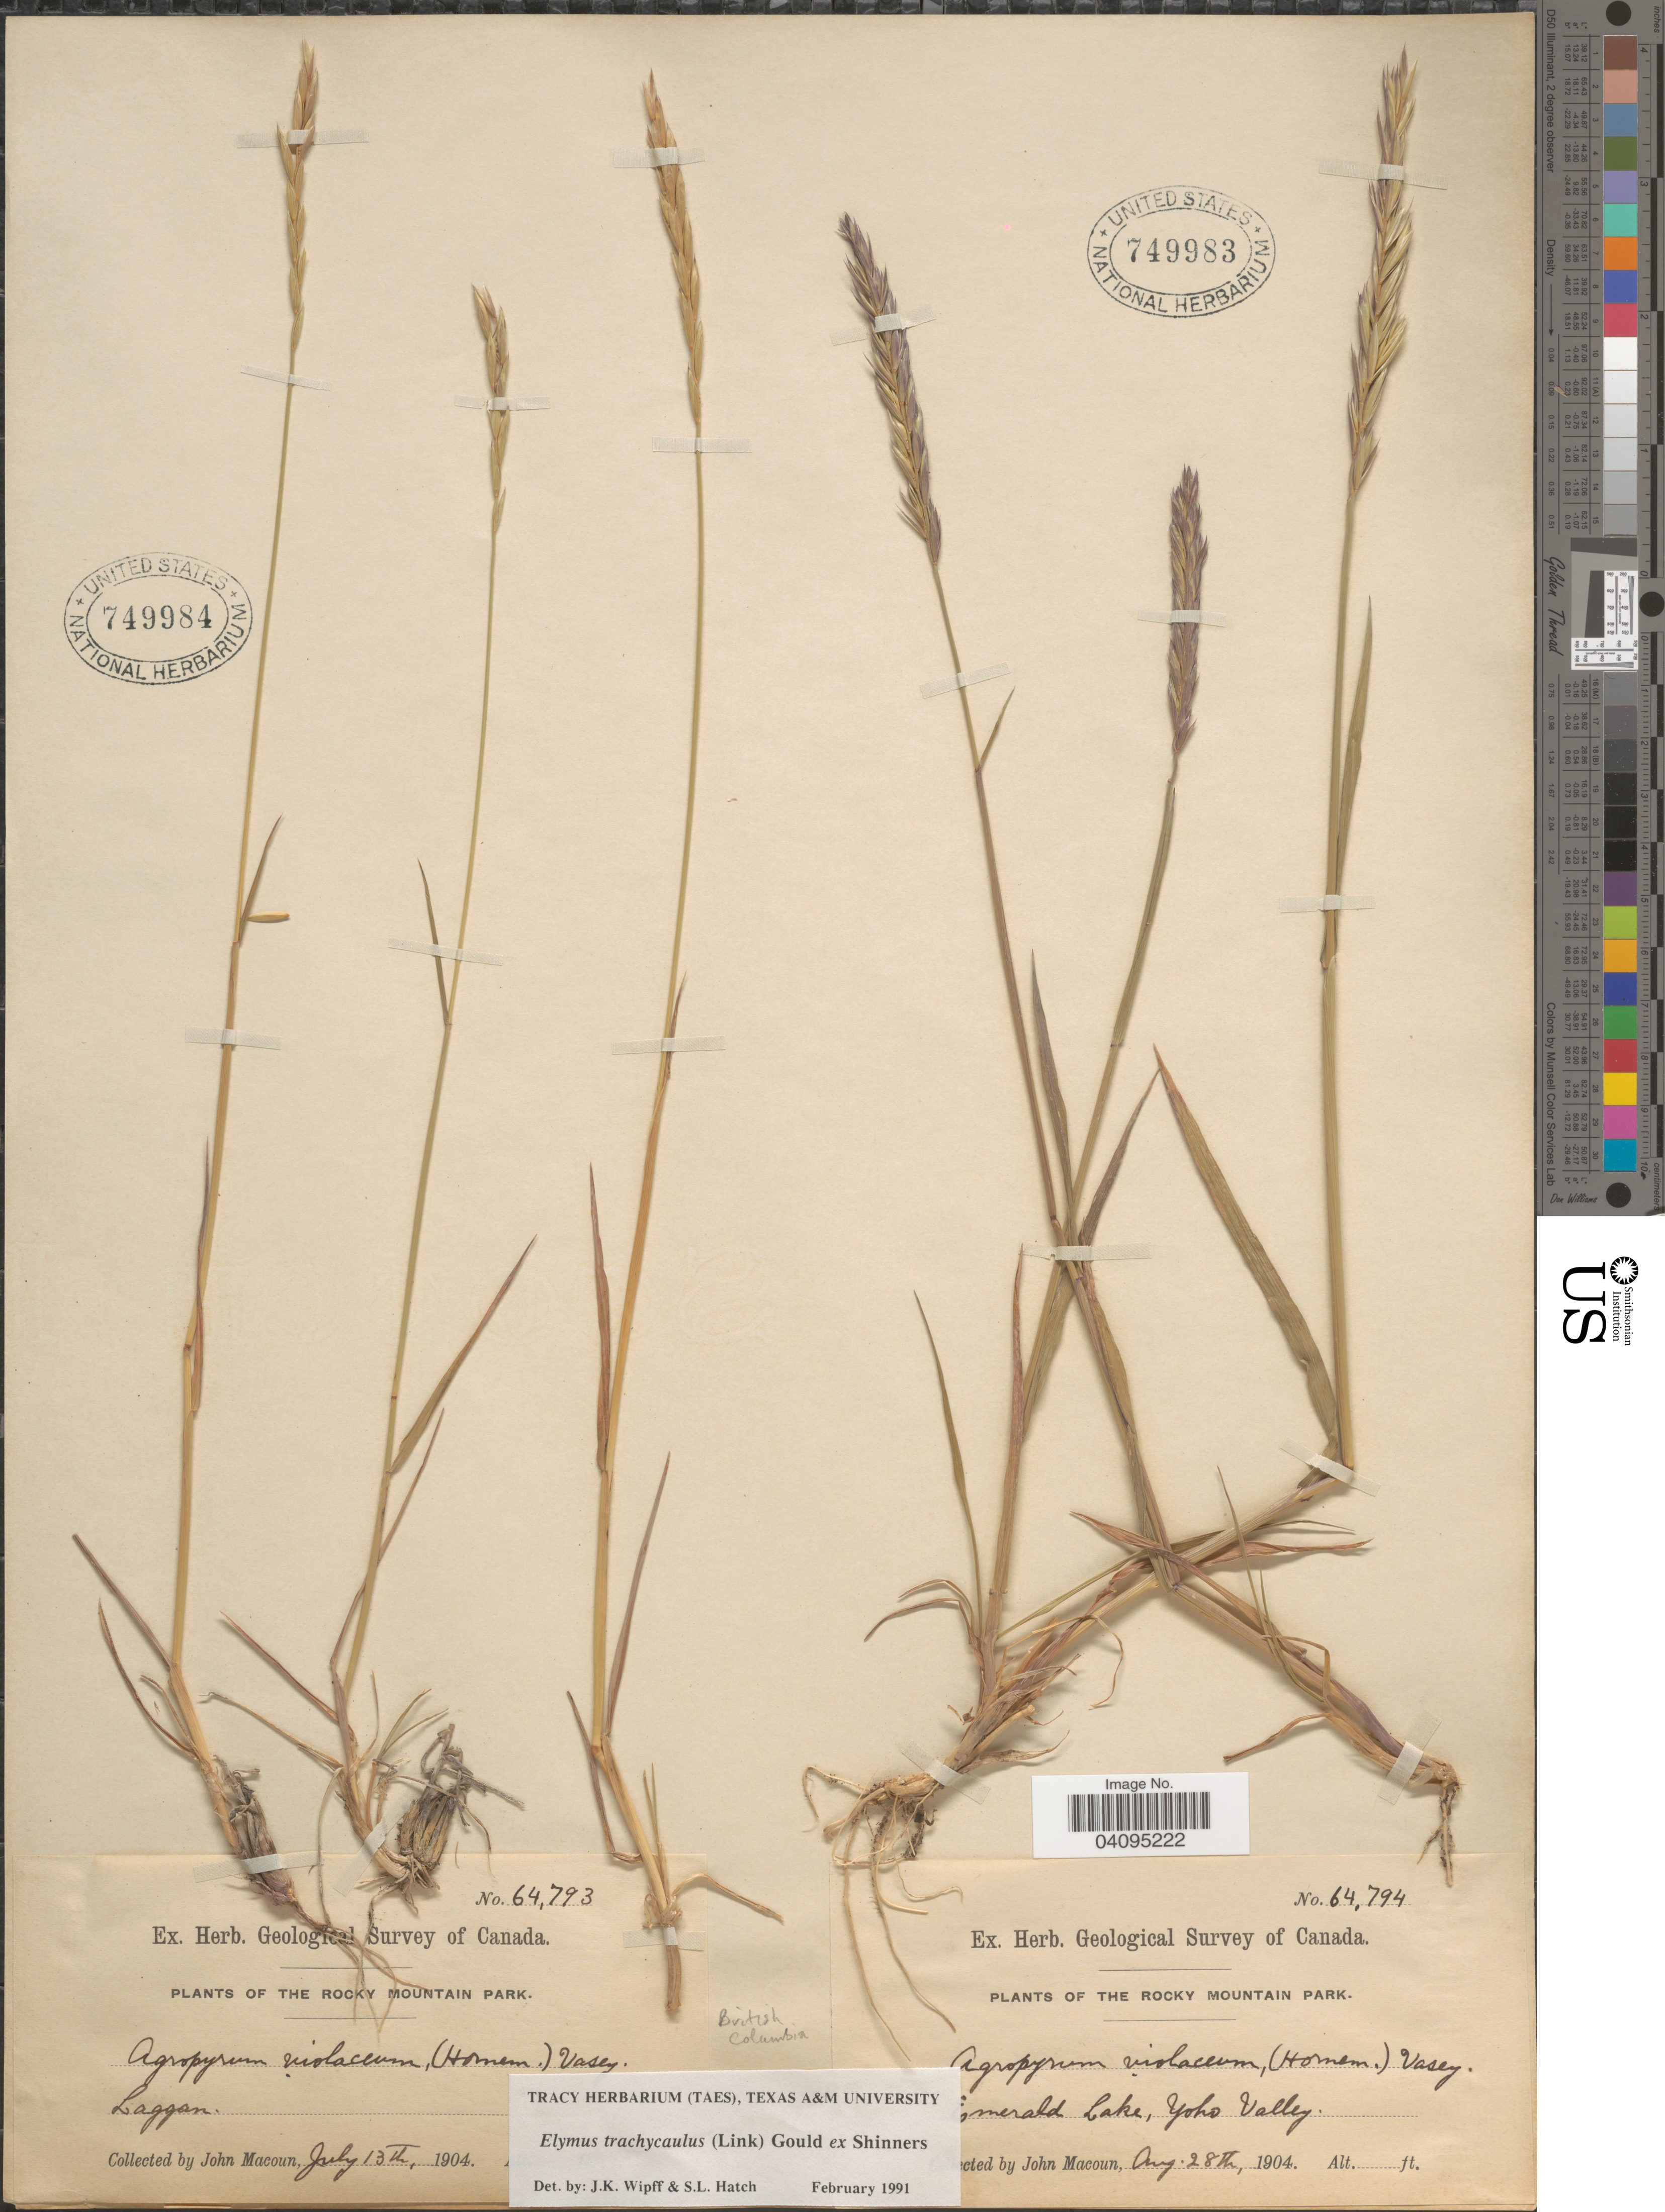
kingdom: Plantae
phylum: Tracheophyta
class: Liliopsida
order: Poales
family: Poaceae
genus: Elymus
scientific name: Elymus trachycaulus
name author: (Link) Gould ex Shinners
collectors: J. Macoun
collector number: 64793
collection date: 1904-07-13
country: Canada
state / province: British Columbia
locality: Geological Survey of Canada. The Rocky Mountain Park. Laggan.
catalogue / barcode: US 749984-2